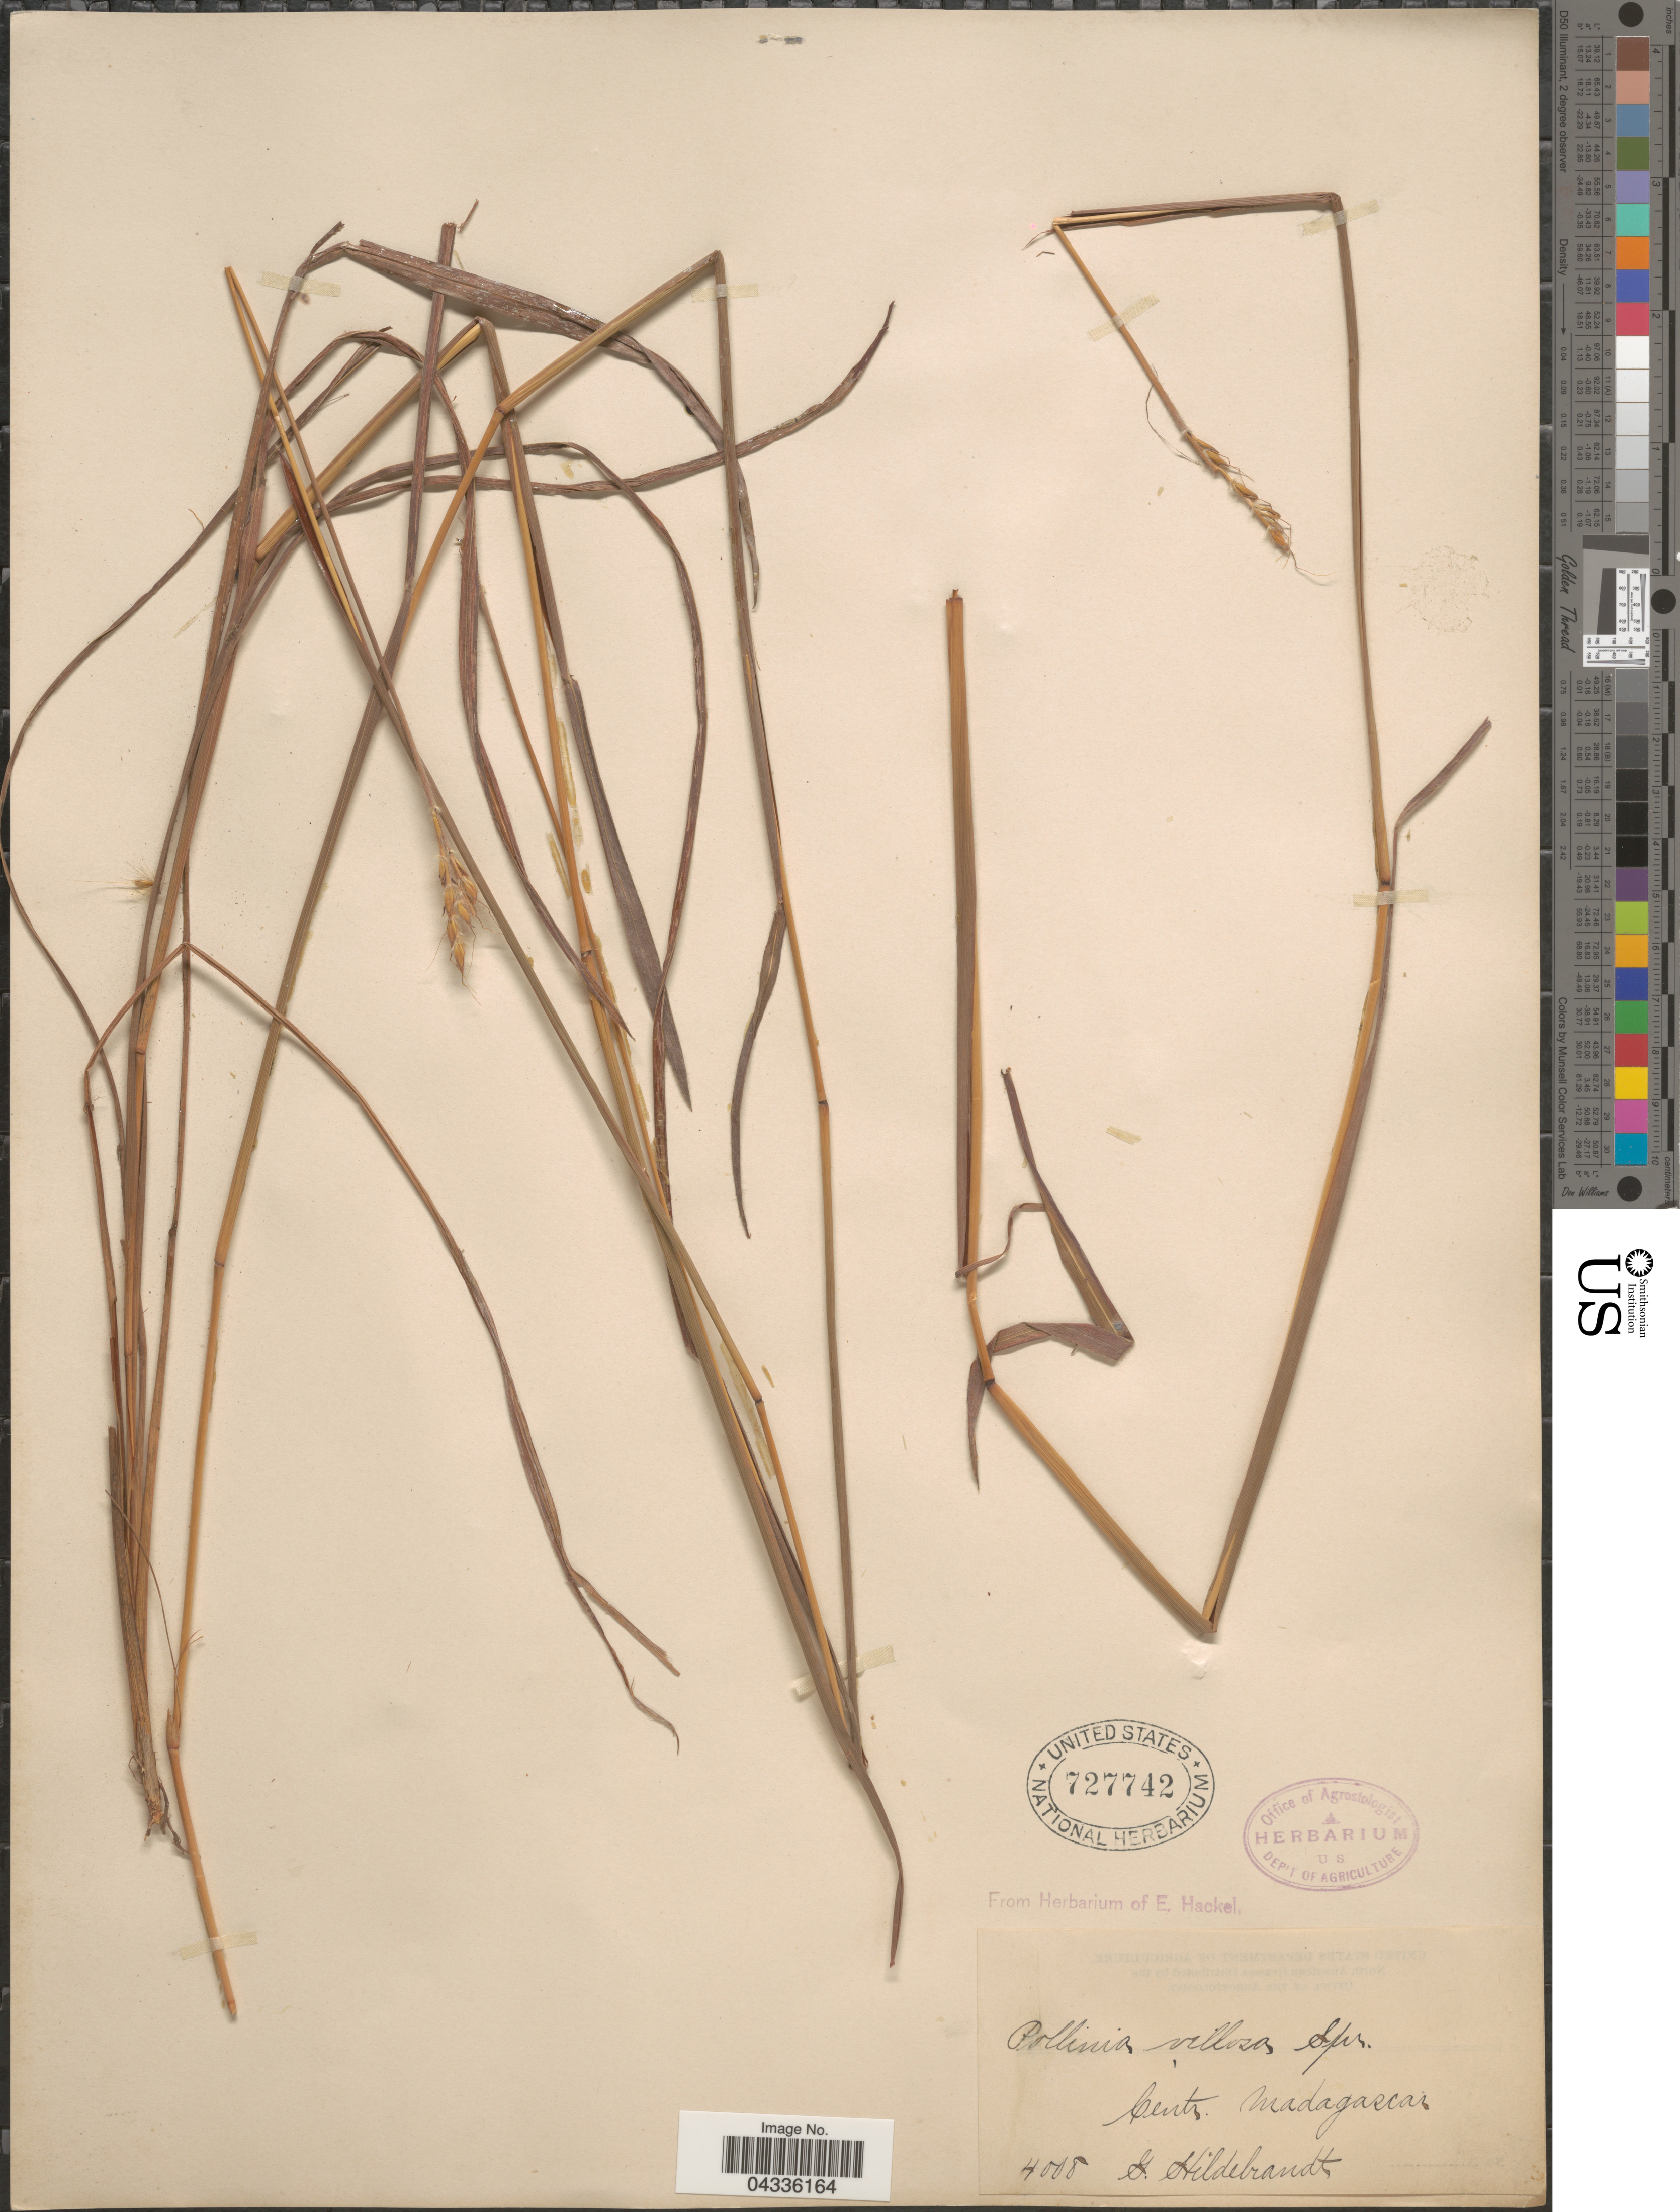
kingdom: Plantae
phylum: Tracheophyta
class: Liliopsida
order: Poales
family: Poaceae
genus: Eulalia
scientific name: Eulalia villosa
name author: (Thunb.) Nees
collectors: J. Hildebrandt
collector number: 4008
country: Madagascar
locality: Centr. Madagascar.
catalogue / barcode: US 727742